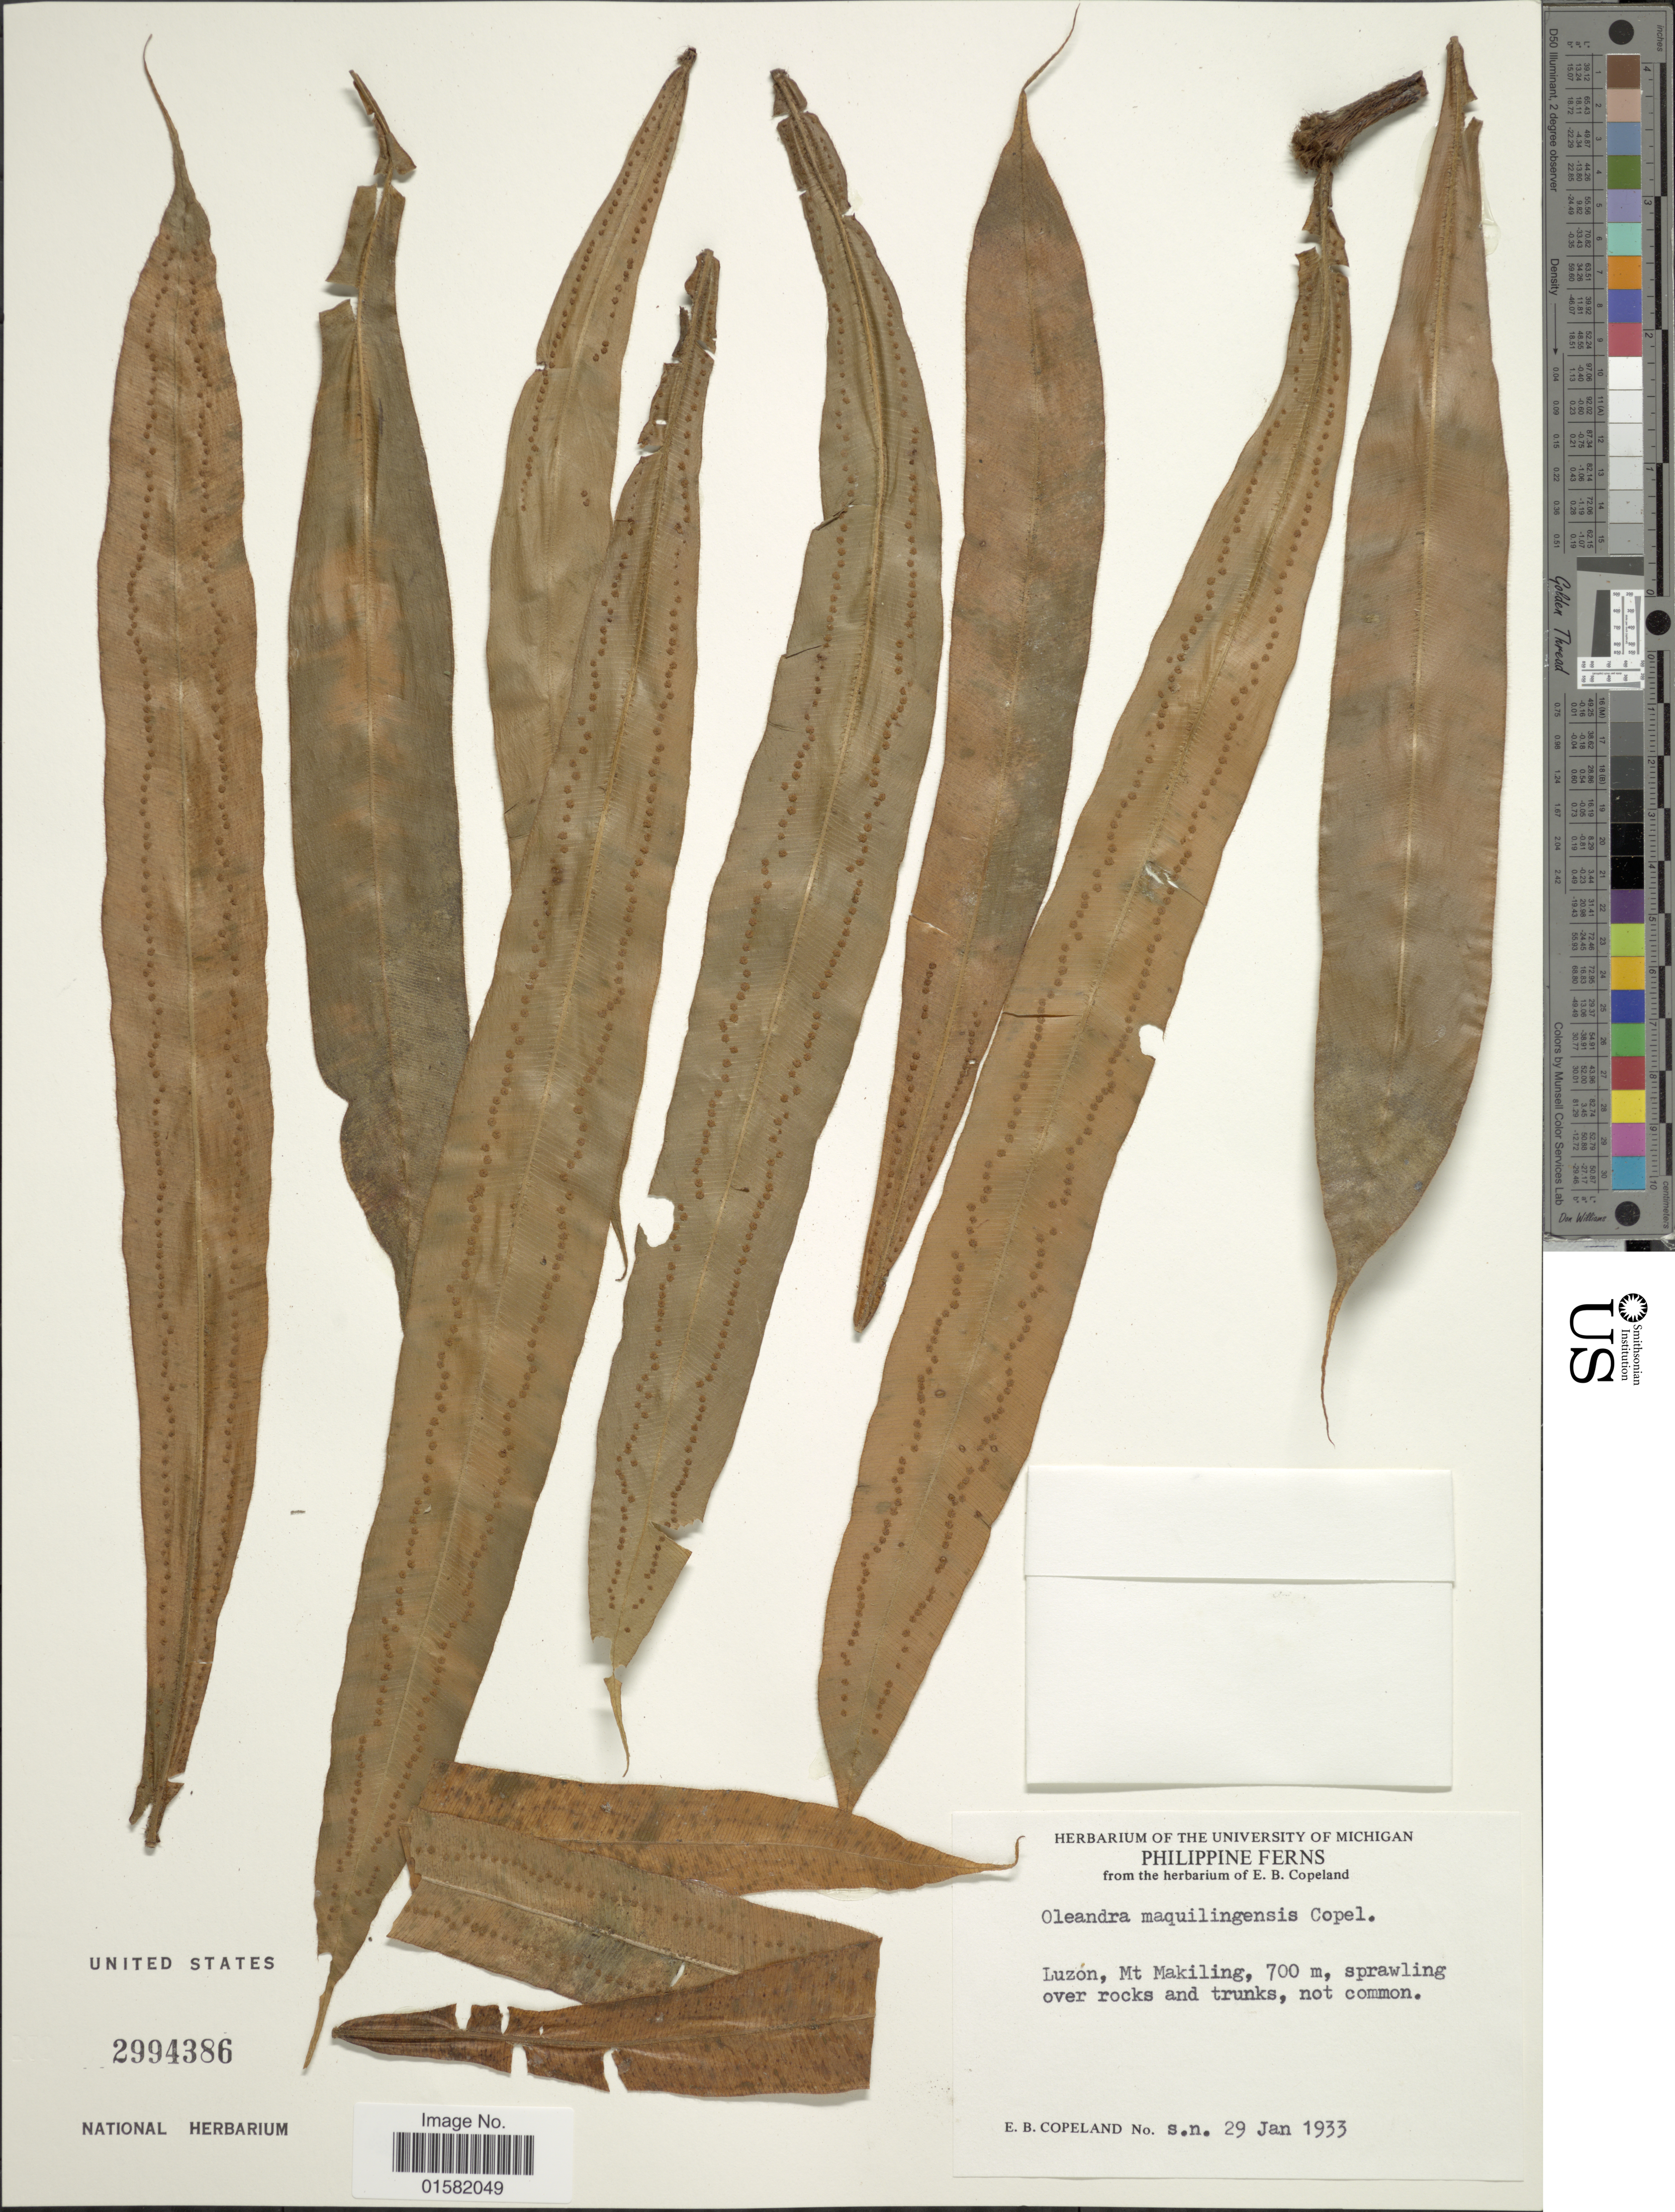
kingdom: Plantae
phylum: Tracheophyta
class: Polypodiopsida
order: Polypodiales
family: Oleandraceae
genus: Oleandra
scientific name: Oleandra maquilingensis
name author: Copel.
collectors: E. B. Copeland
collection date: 1933-01-29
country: Philippines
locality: Philippines, Luzón, Mt. Makiling.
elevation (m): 700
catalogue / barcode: US 2994386